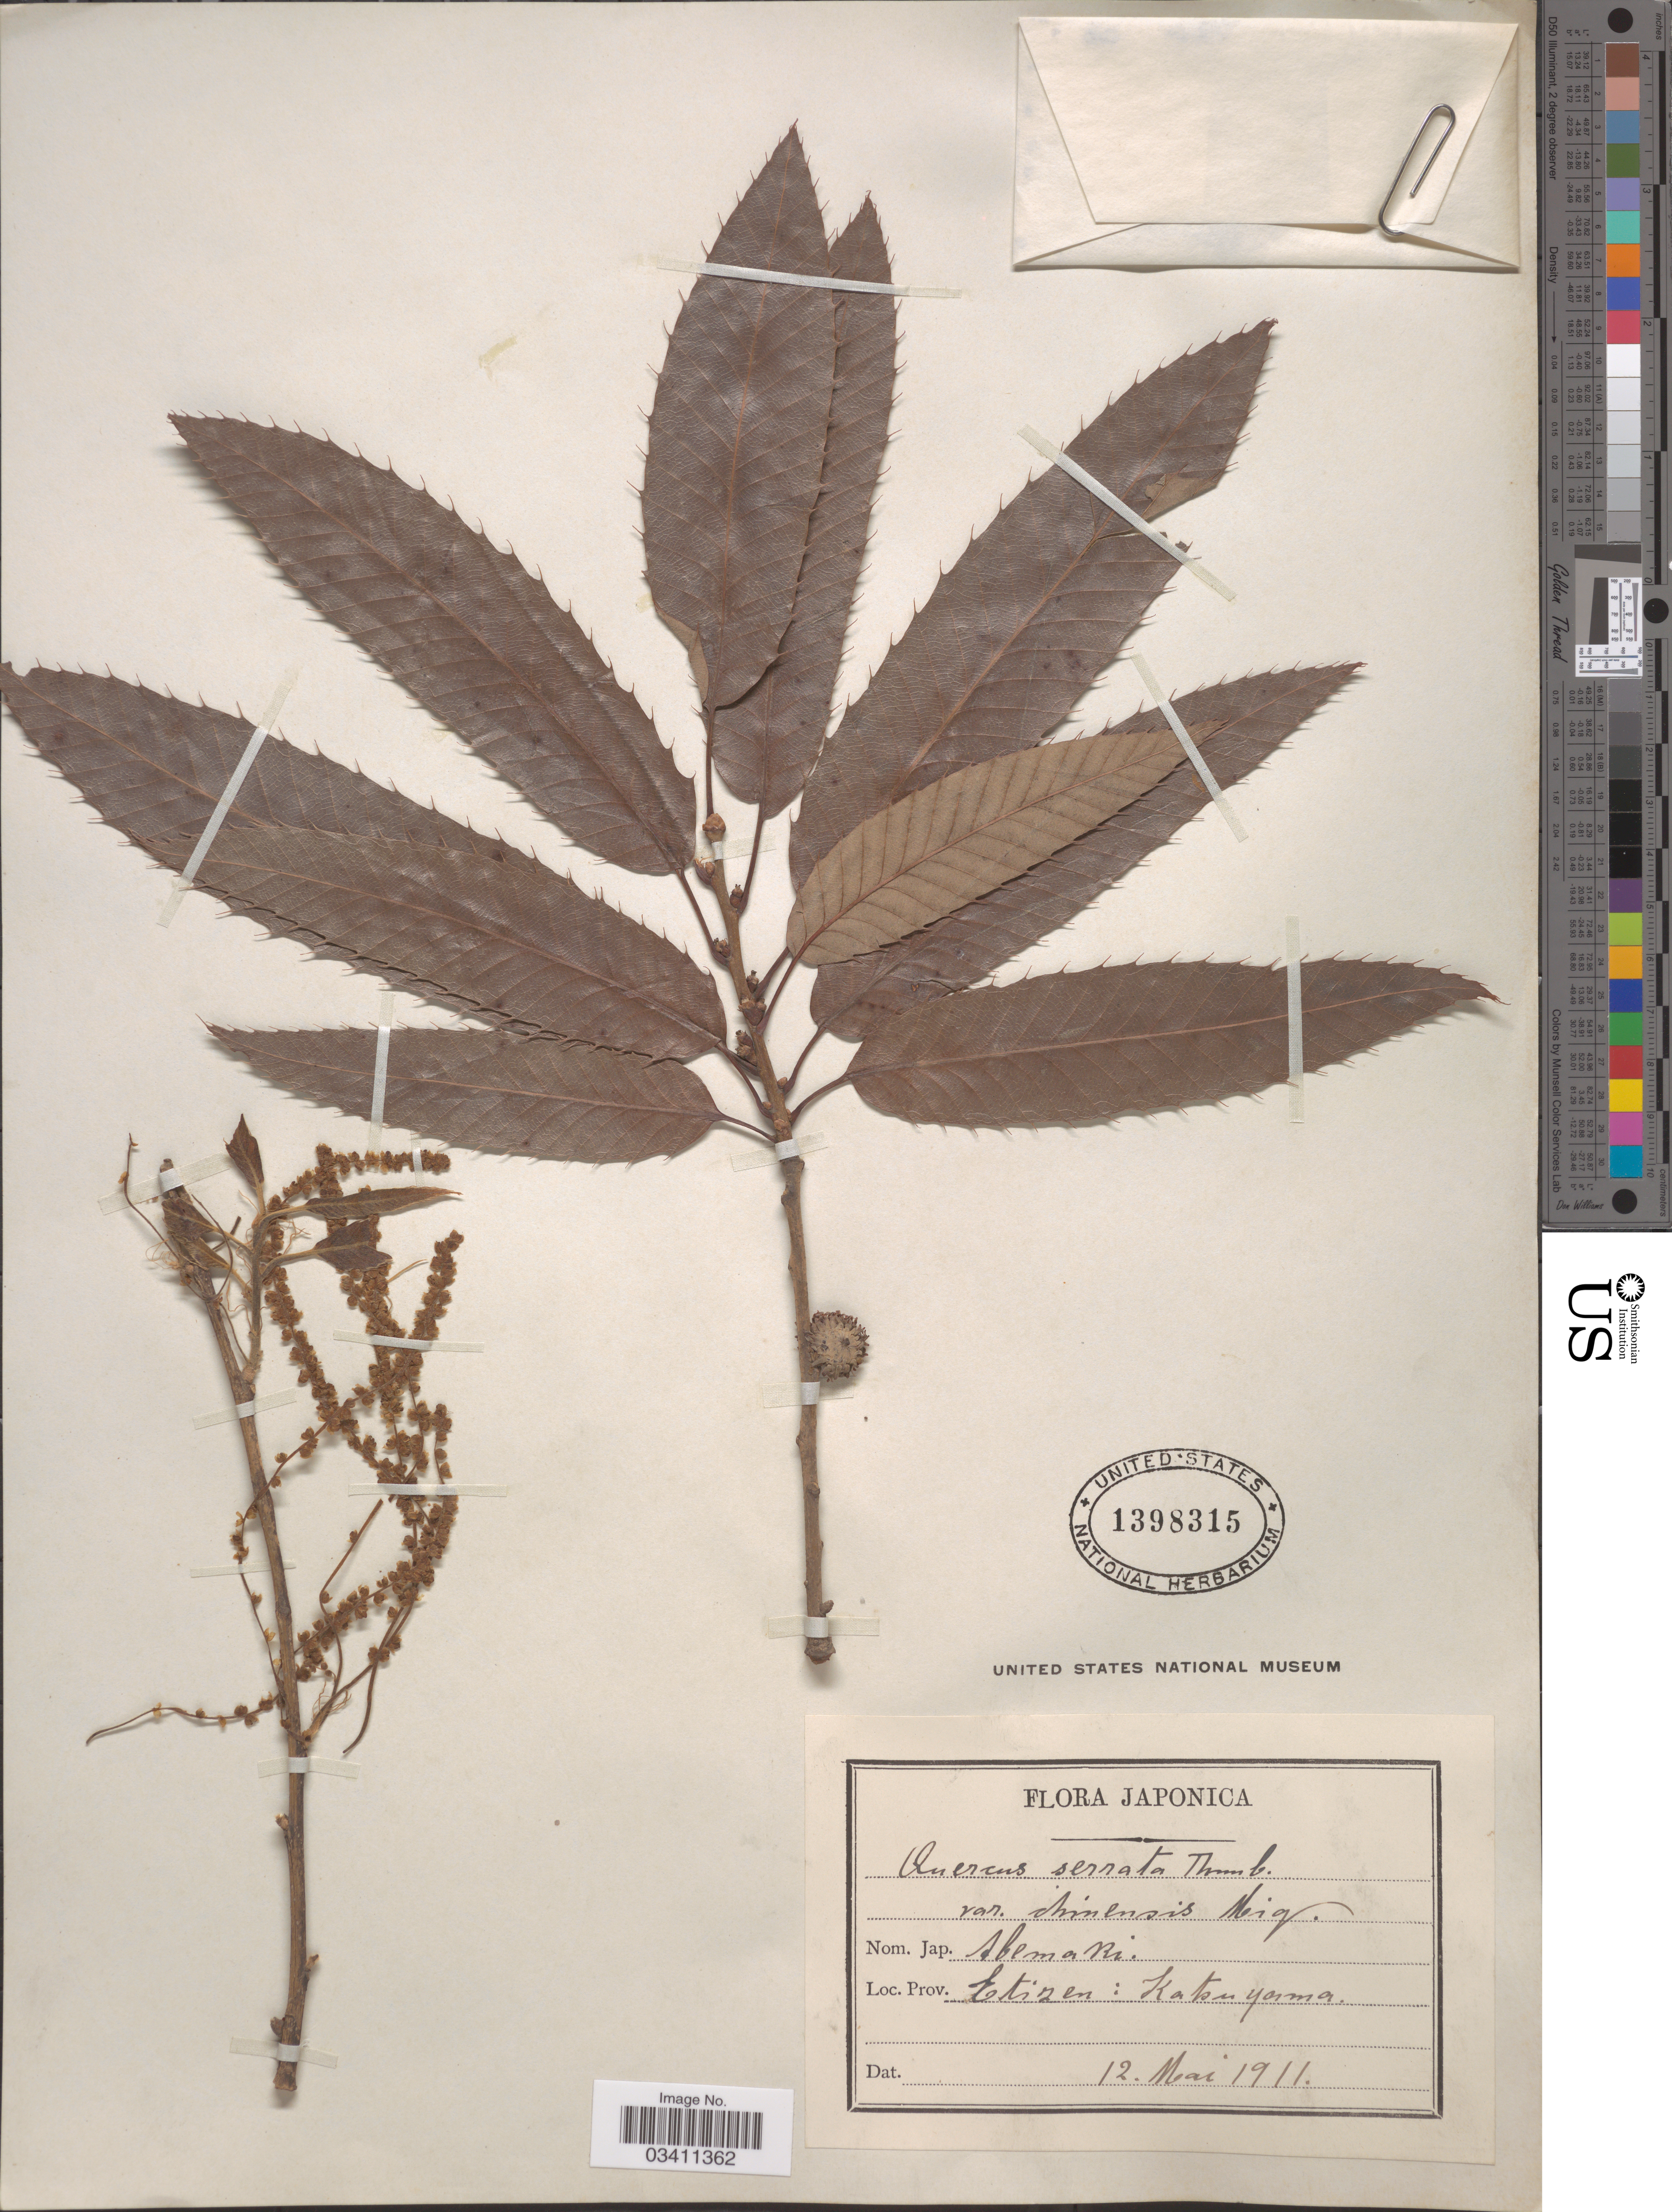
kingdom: Plantae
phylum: Tracheophyta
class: Magnoliopsida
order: Fagales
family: Fagaceae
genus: Quercus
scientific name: Quercus acutissima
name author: Carruth.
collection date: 1911-05-12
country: Japan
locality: Etizen: Katsuyama.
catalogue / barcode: US 1398315